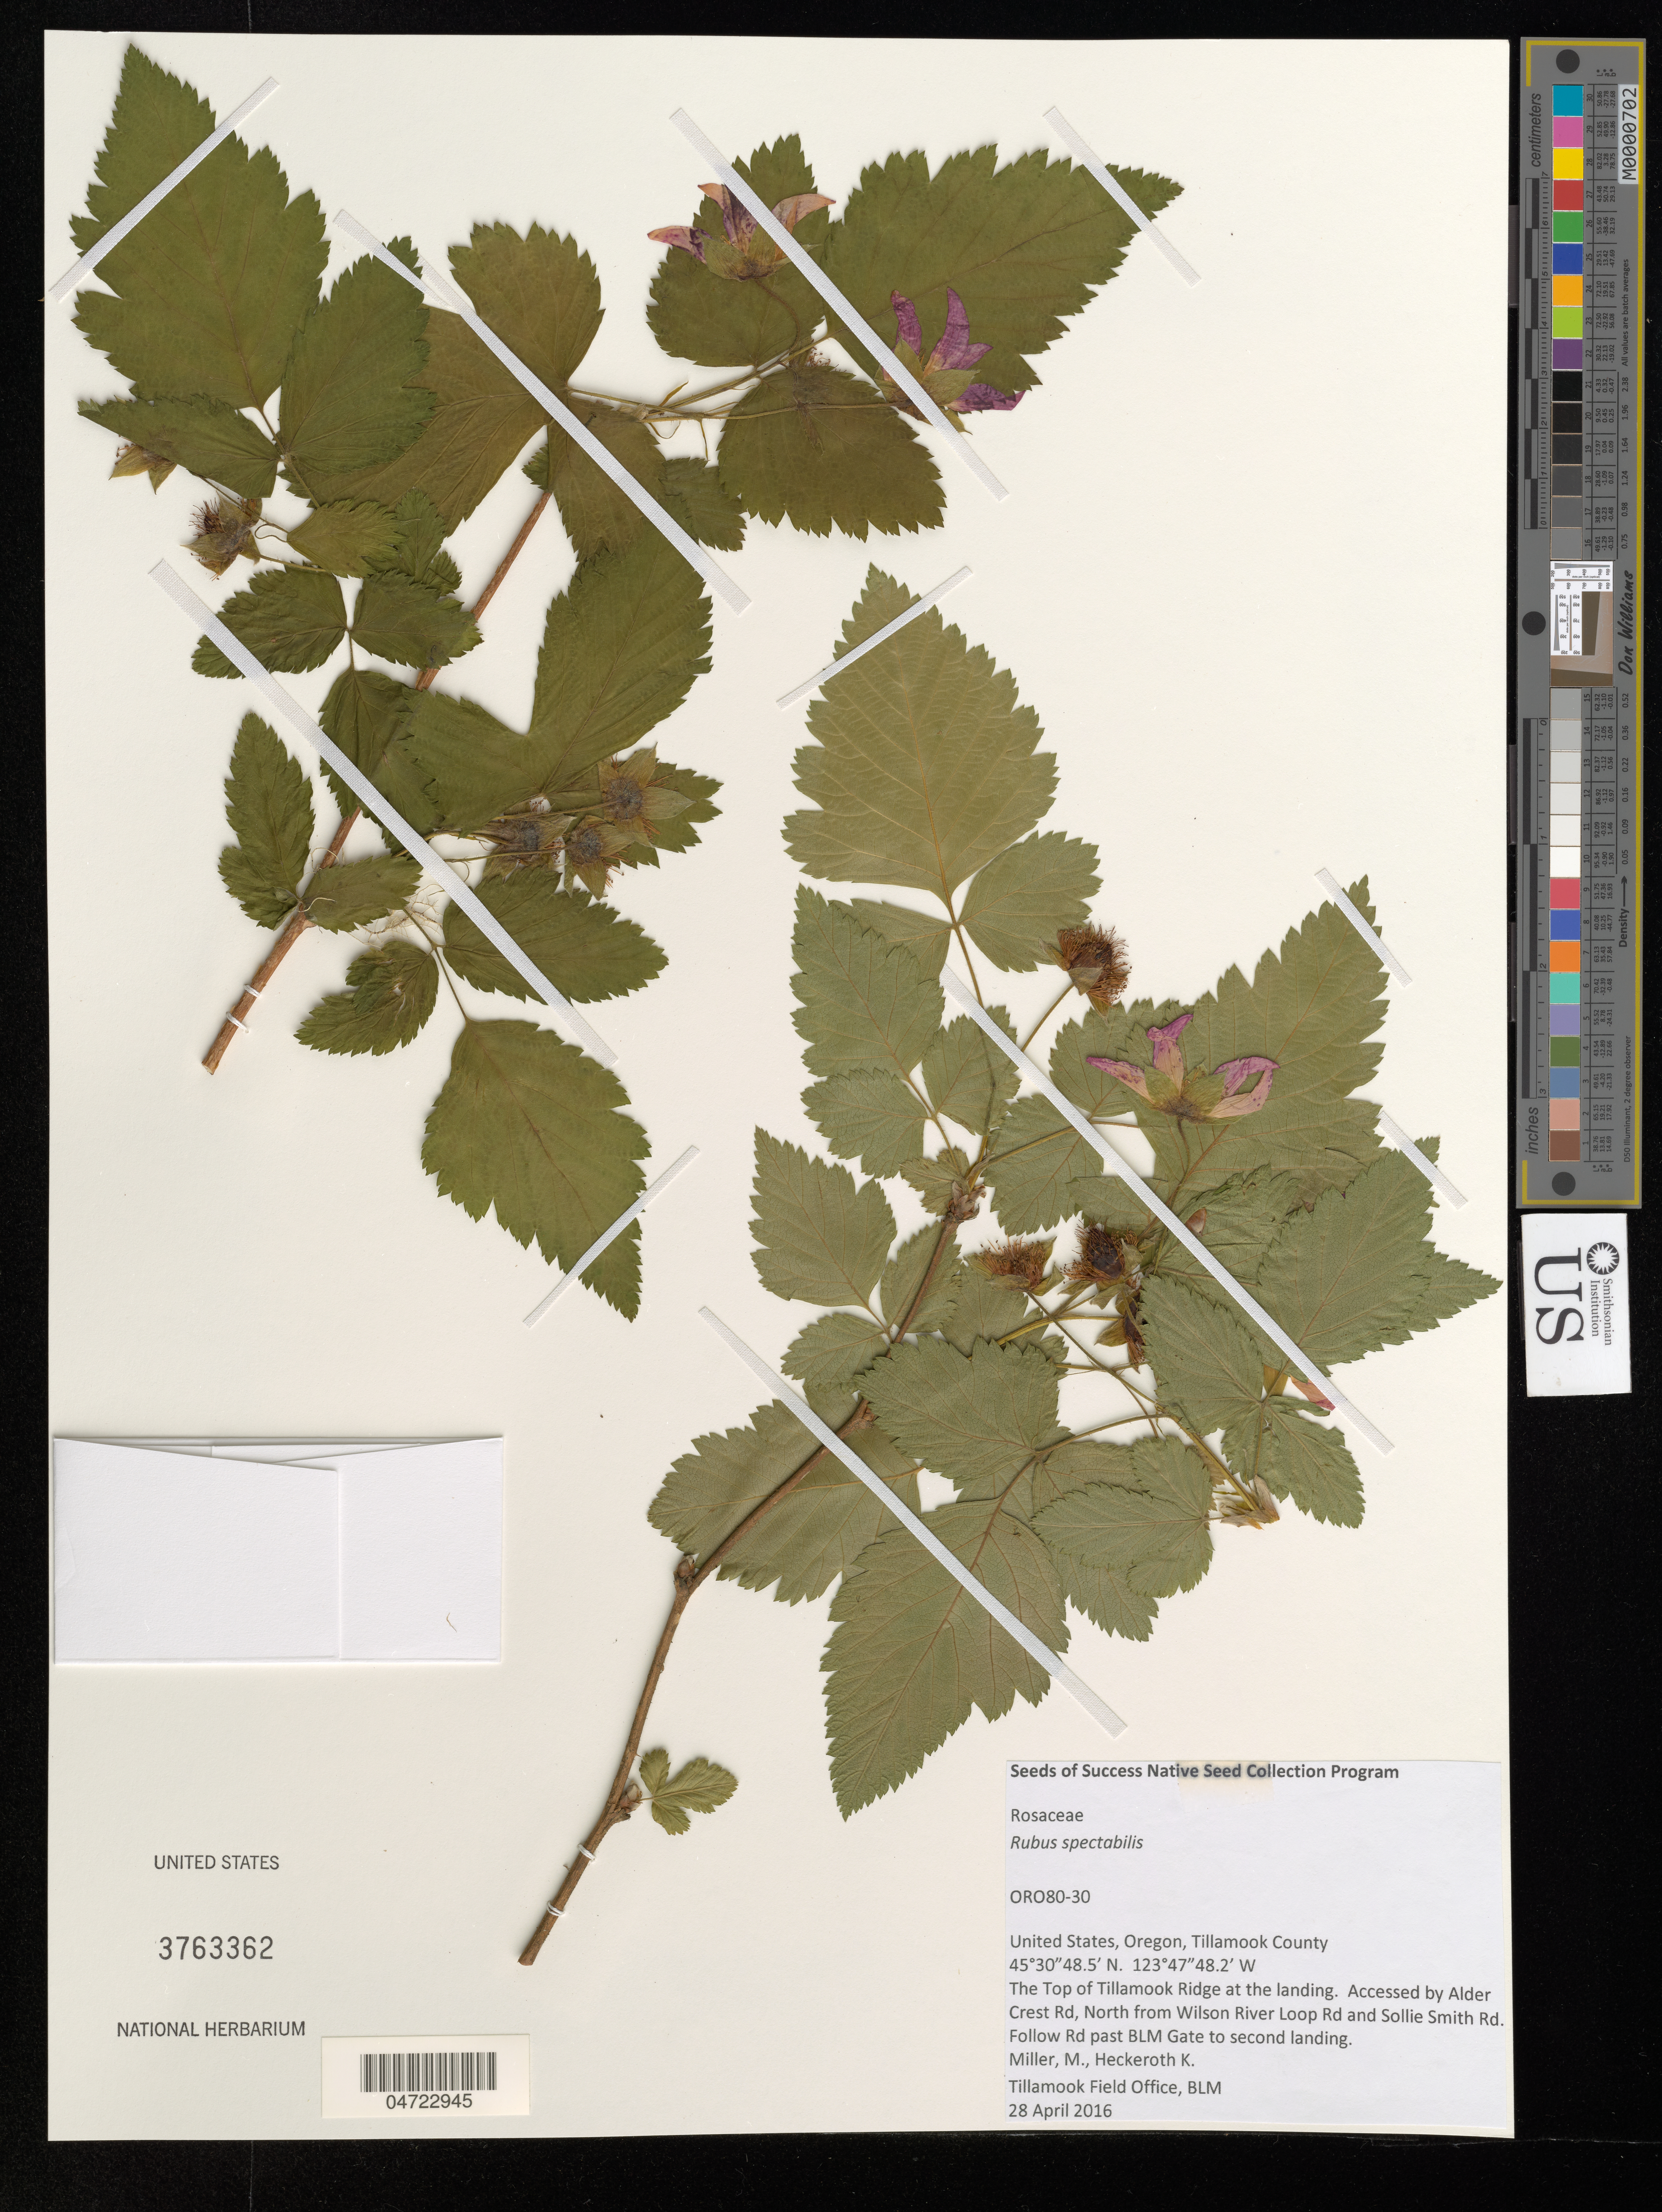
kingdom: Plantae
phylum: Tracheophyta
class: Magnoliopsida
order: Rosales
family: Rosaceae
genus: Rubus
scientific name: Rubus spectabilis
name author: Pursh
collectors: M. Miller & K. Heckeroth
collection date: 2016-04-28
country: United States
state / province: Oregon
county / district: Tillamook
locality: Tillamook County. The Top of Tillamook Ridge at the landing. Accessed by Alder Cres Rd, North from Wilson River Loop Rd and Sollie Smith Rd. Follow Rd past BLM Gate to second landing.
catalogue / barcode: US 3763362